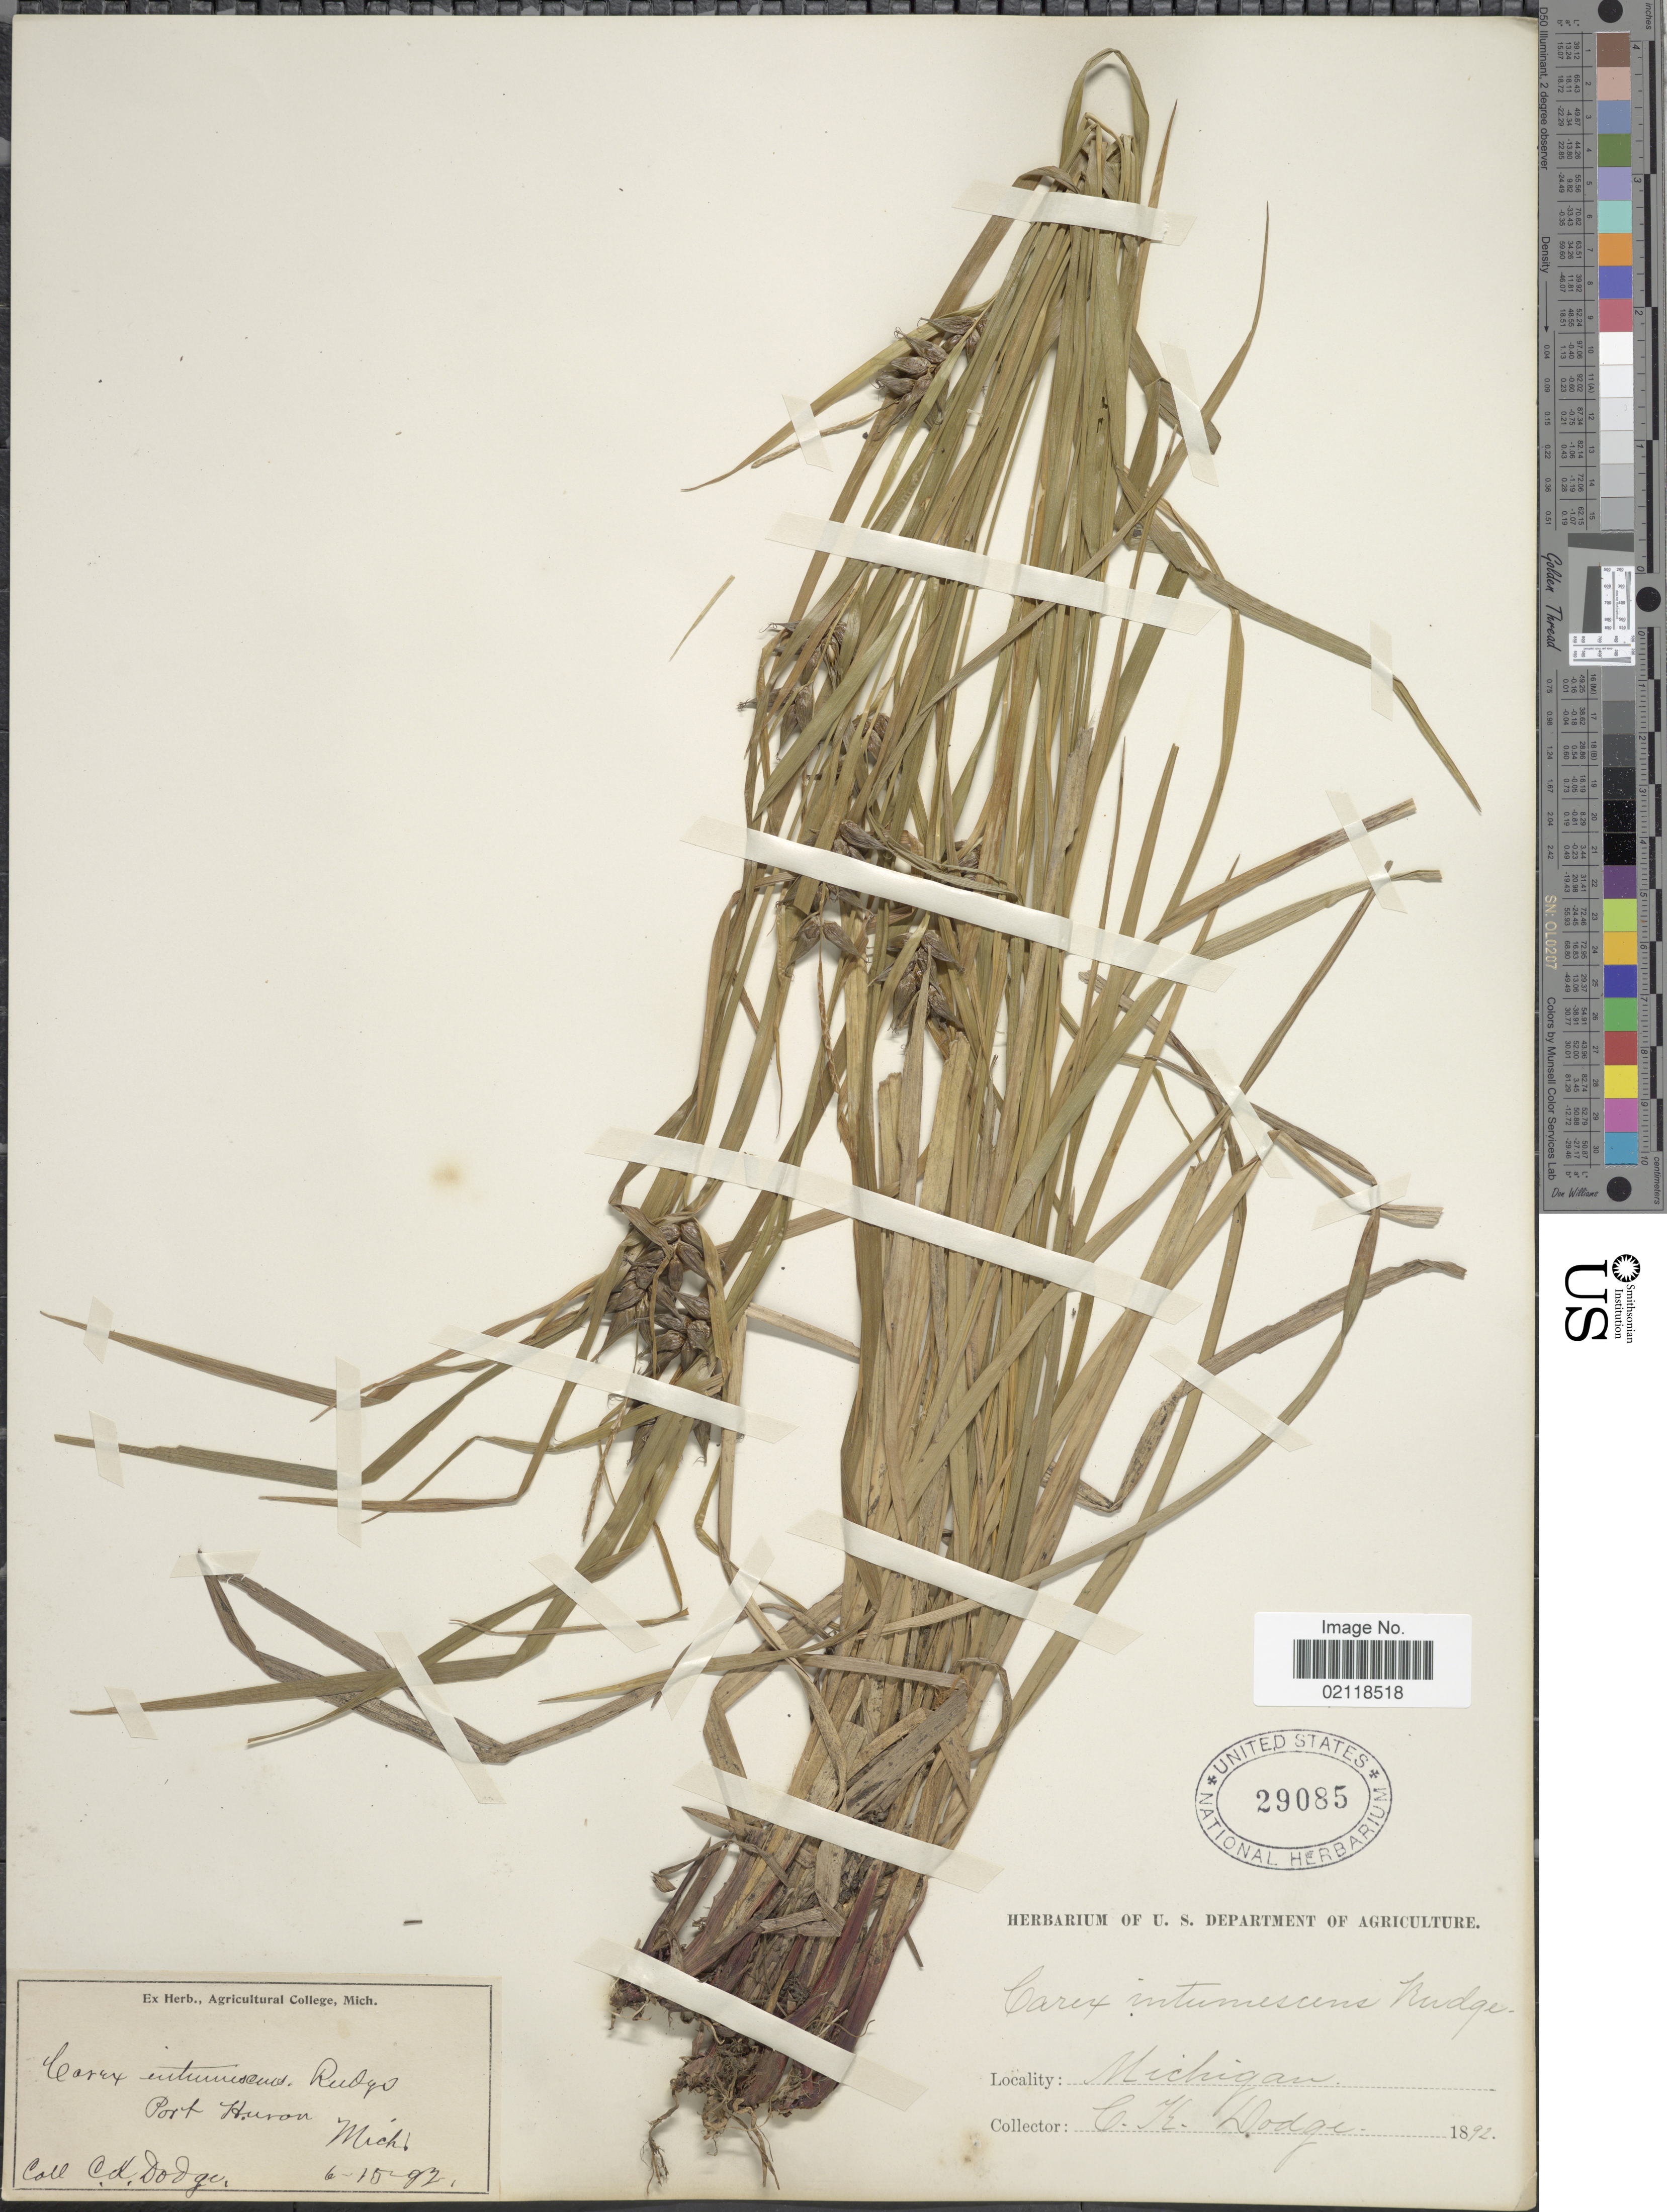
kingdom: Plantae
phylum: Tracheophyta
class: Liliopsida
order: Poales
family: Cyperaceae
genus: Carex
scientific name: Carex intumescens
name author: Rudge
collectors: C. Dodge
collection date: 1892-06-15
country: United States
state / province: Michigan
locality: Port Huron.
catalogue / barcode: US 29085